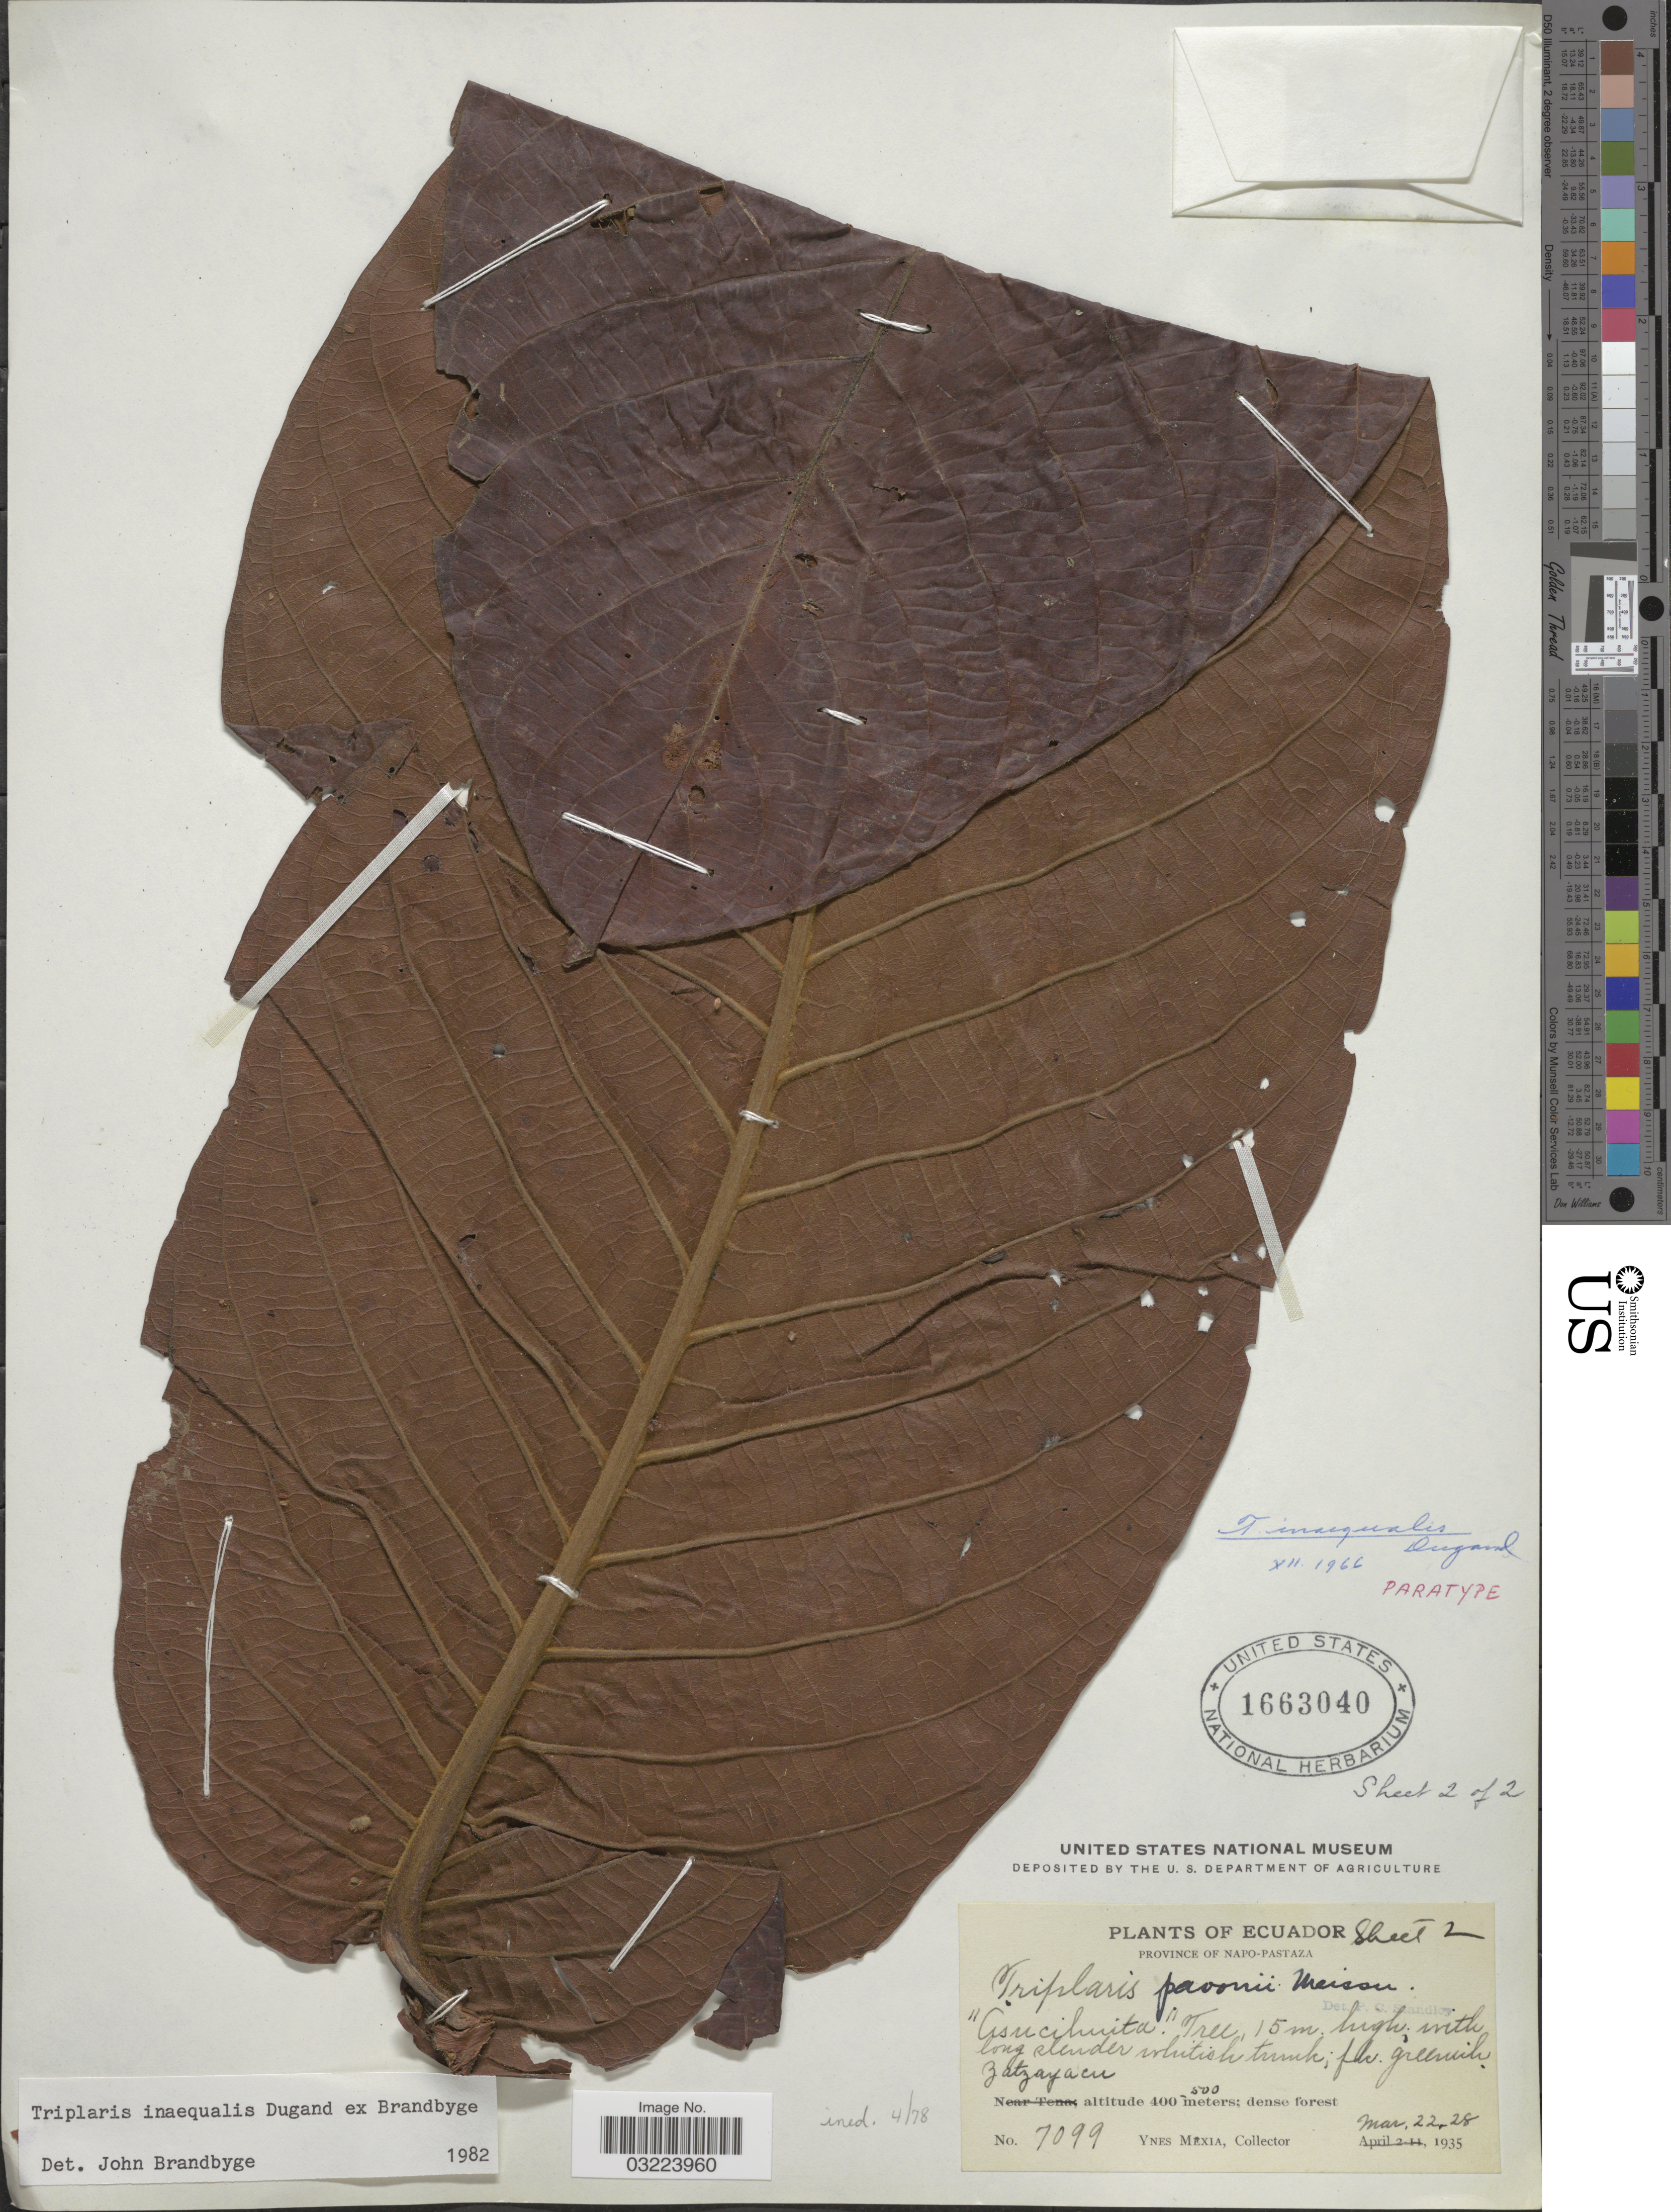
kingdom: Plantae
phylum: Tracheophyta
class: Magnoliopsida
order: Caryophyllales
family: Polygonaceae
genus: Triplaris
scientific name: Triplaris dugandii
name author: Brandbyge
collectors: Y. Mexia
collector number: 7099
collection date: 1935-03-22/1935-03-28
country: Ecuador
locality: Province of Napo-Pastaza. Zatzayacu.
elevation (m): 400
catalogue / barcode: US 1663040